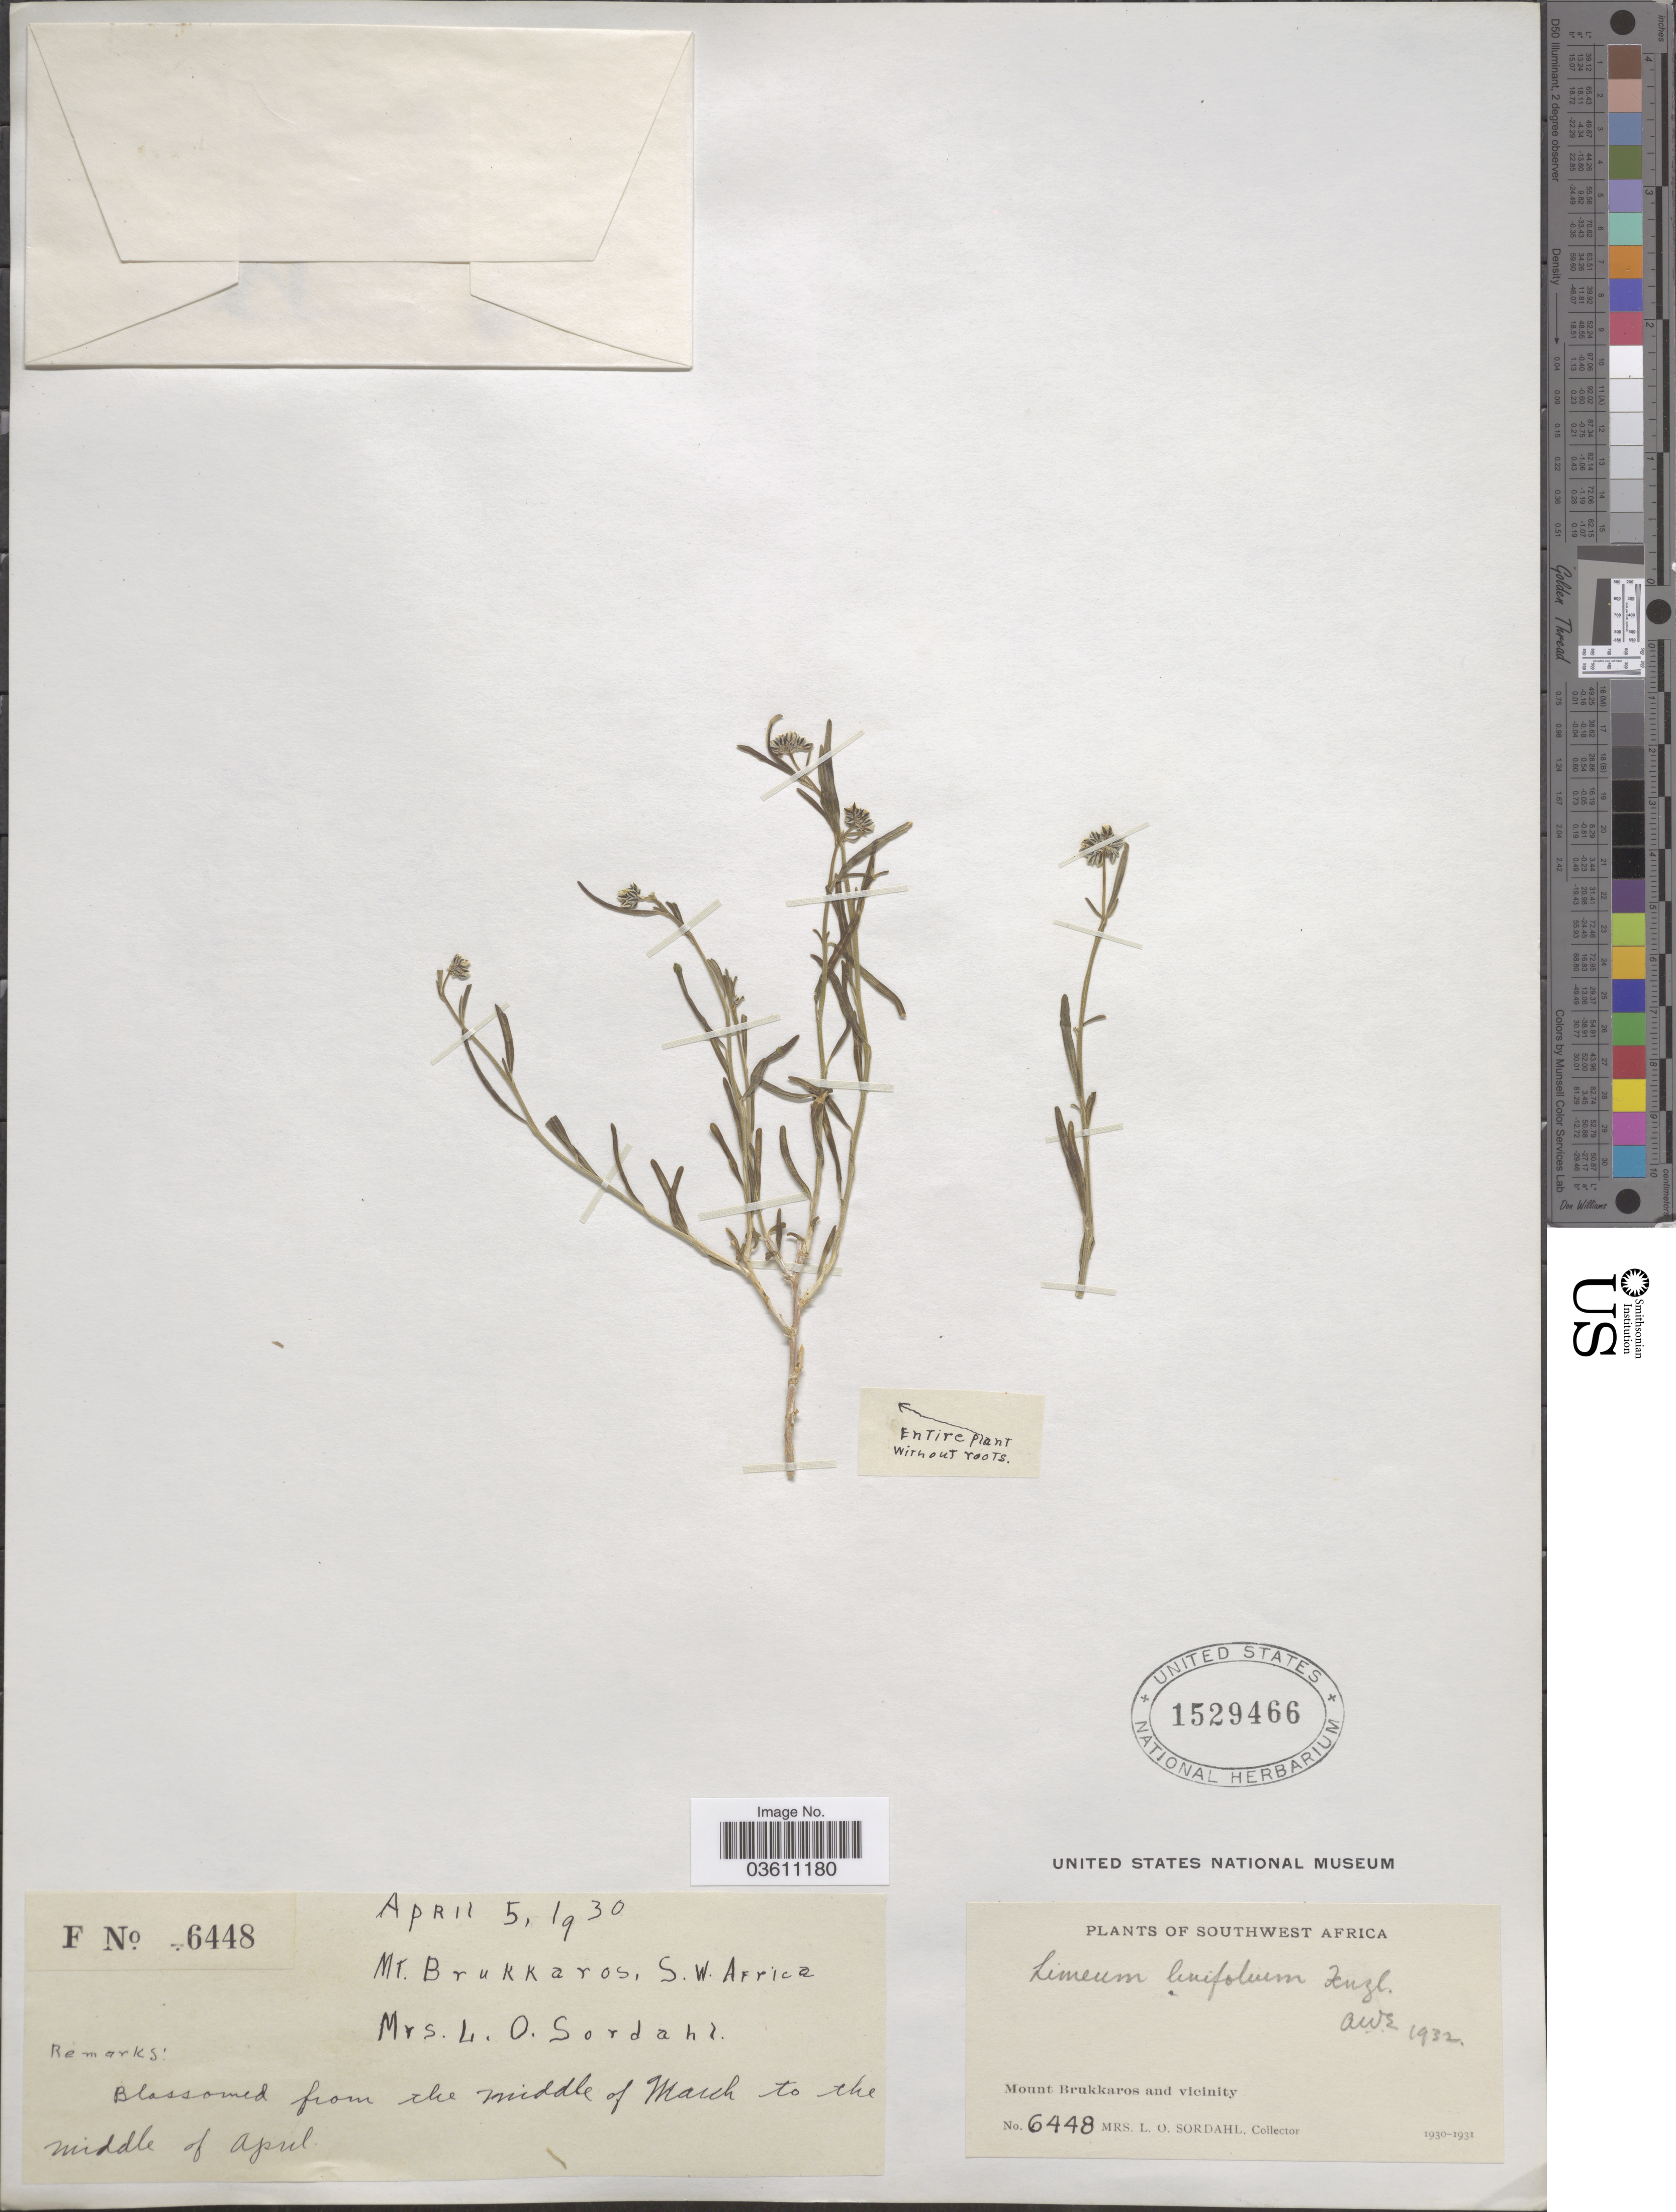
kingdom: Plantae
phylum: Tracheophyta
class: Magnoliopsida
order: Caryophyllales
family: Limeaceae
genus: Limeum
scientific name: Limeum linifolium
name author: Fenzl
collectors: L. Sordahl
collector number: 6448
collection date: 1930-04-05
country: Namibia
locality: Southwest Africa. Mount Brukkaros and vicinity.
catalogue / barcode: US 1529466